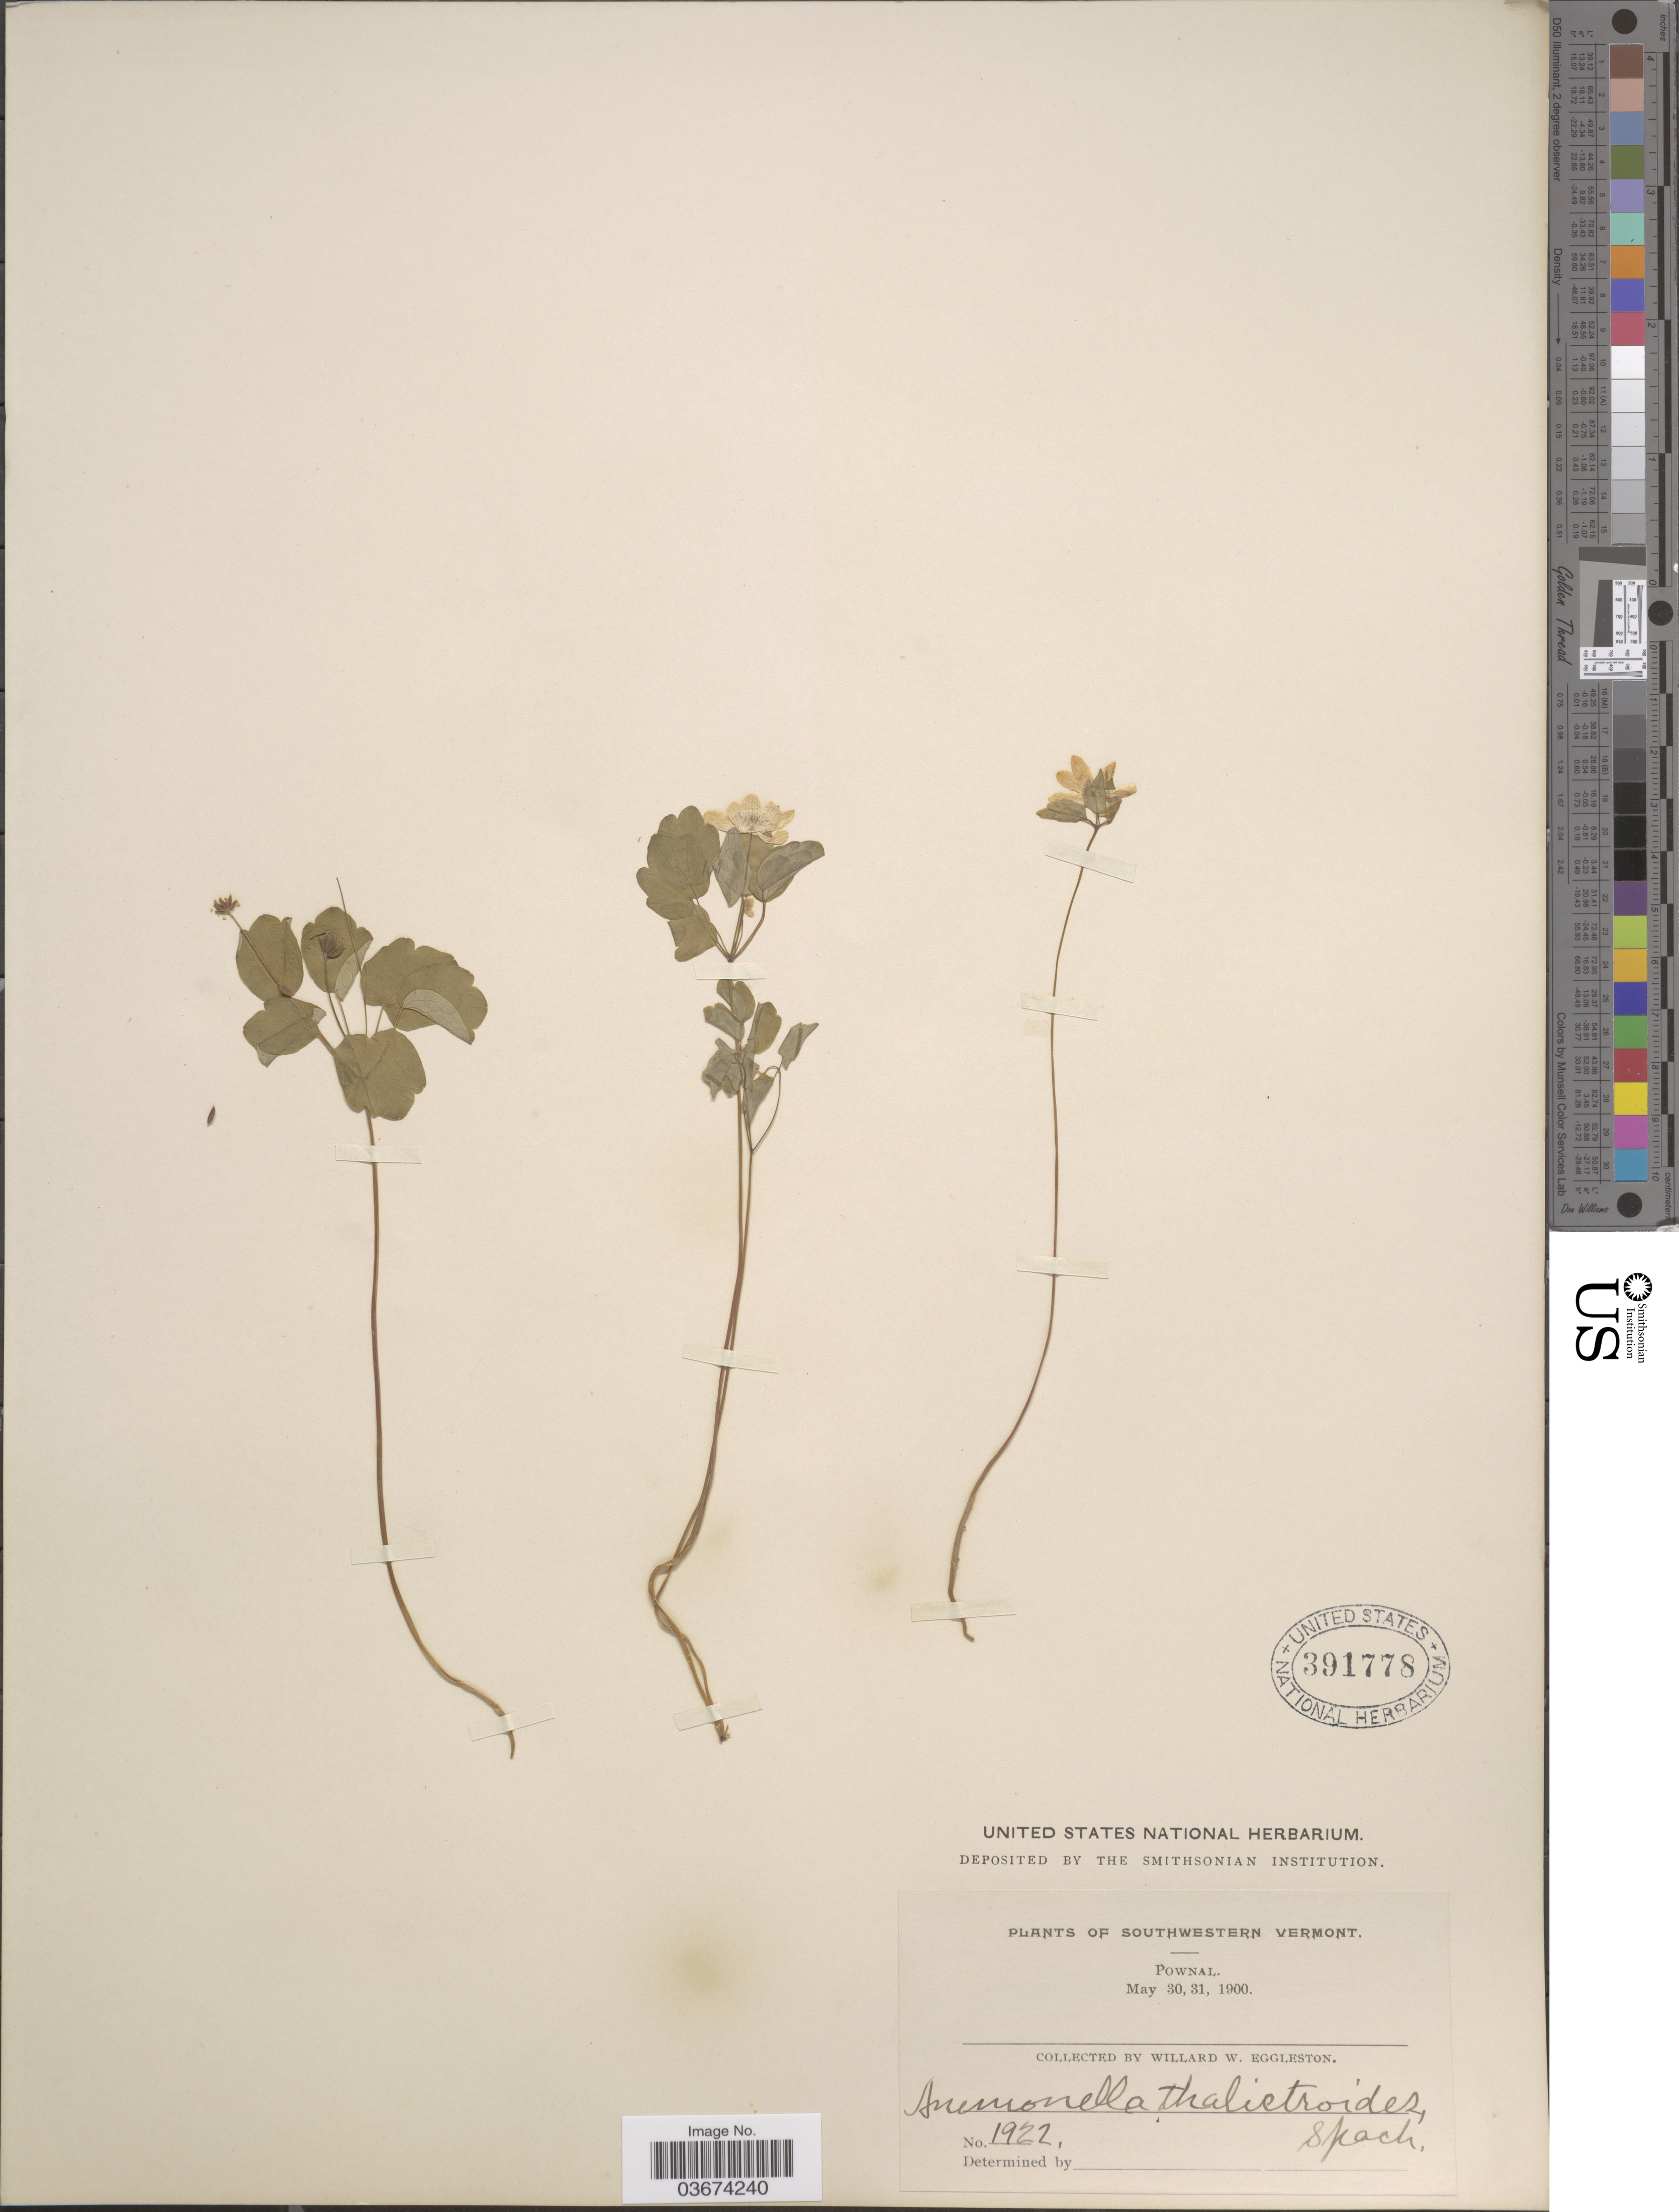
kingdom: Plantae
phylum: Tracheophyta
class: Magnoliopsida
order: Ranunculales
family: Ranunculaceae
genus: Thalictrum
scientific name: Thalictrum thalictroides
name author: (L.) A.J. Eames & B. Boivin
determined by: Strong, M. T., (US), Smithsonian Institution - National Museum of Natural History (UNITED STATES)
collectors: W. W. Eggleston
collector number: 1922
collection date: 1900-05-30/1900-05-31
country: United States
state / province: Vermont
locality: Southwestern Vermont. Pownal.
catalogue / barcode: US 391778